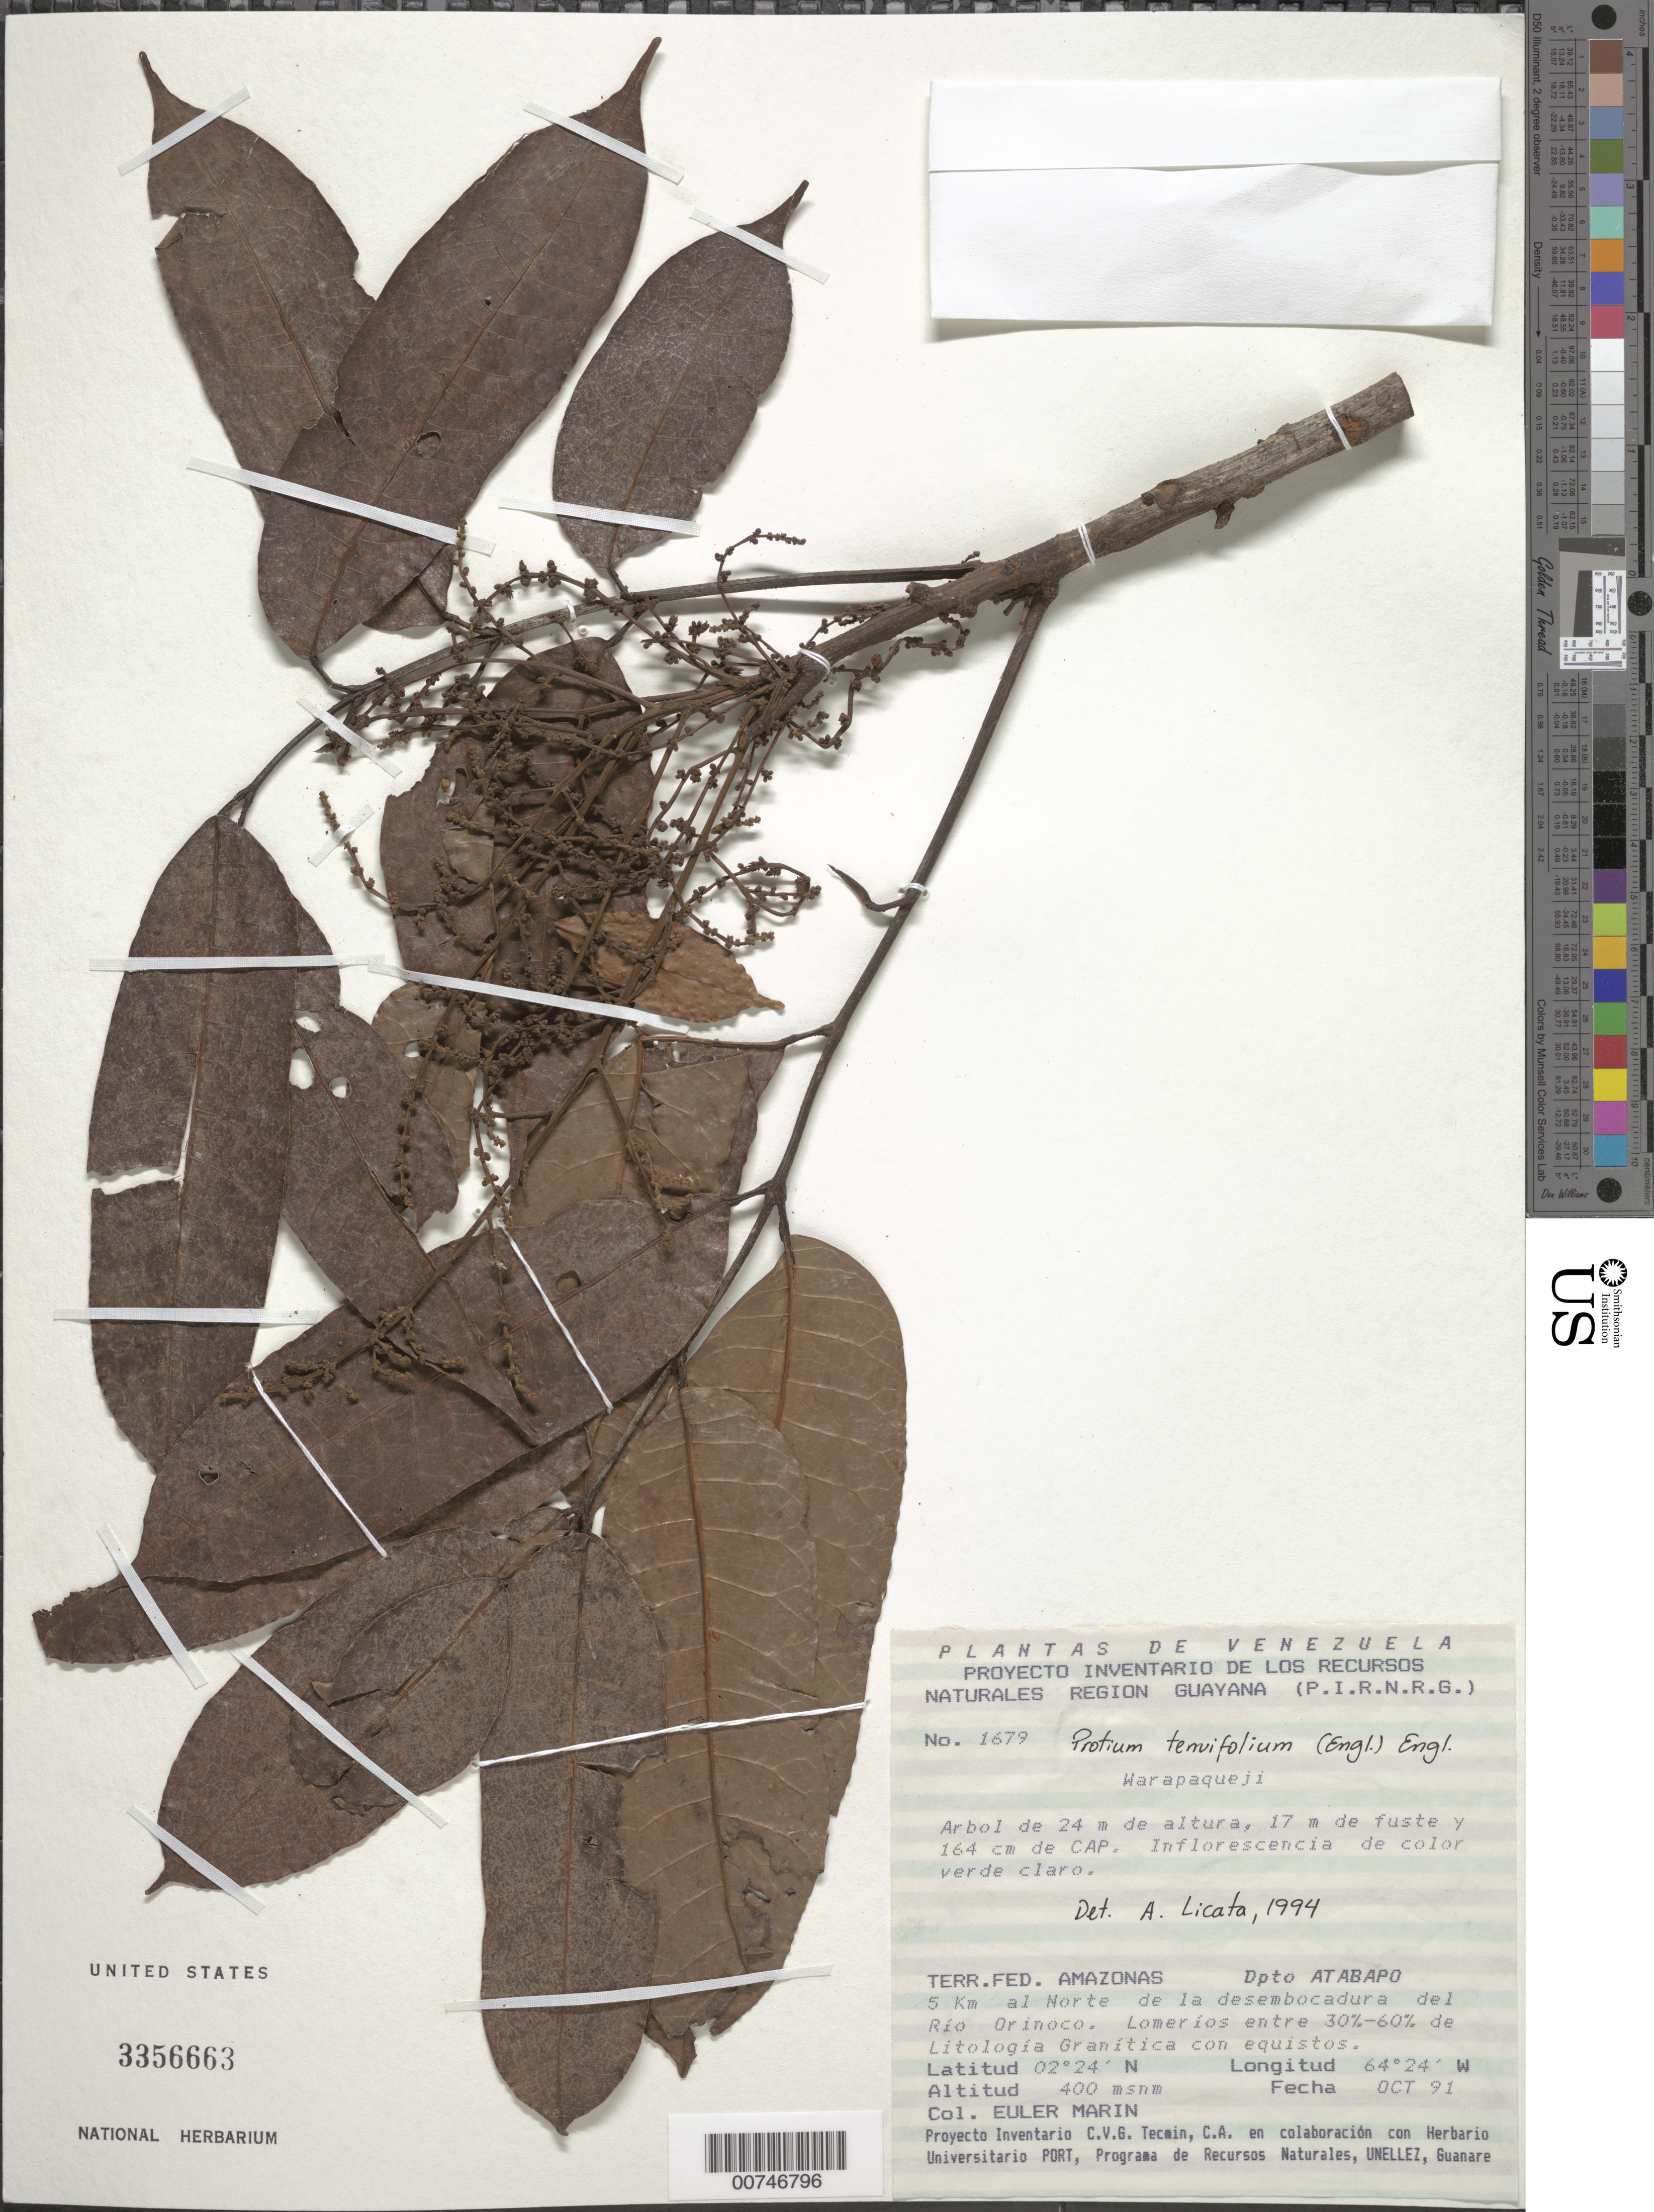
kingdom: Plantae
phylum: Tracheophyta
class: Magnoliopsida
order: Sapindales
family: Burseraceae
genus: Protium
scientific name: Protium tenuifolium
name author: (Engl.) Engl.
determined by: Licata, A., (PORT), Univ. Nac. Exp. de los Llanos Ezequiel Zamora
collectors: E. Marin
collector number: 1679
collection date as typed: Oct-91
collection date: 1991-10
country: Venezuela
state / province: Amazonas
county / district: Atabapo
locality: Río Orinoquito & Río Orinoco, 5 km N of junction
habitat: Lomeríos entre 30-60% de Litologia Granitica con equistos.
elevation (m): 400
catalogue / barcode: US 3356663